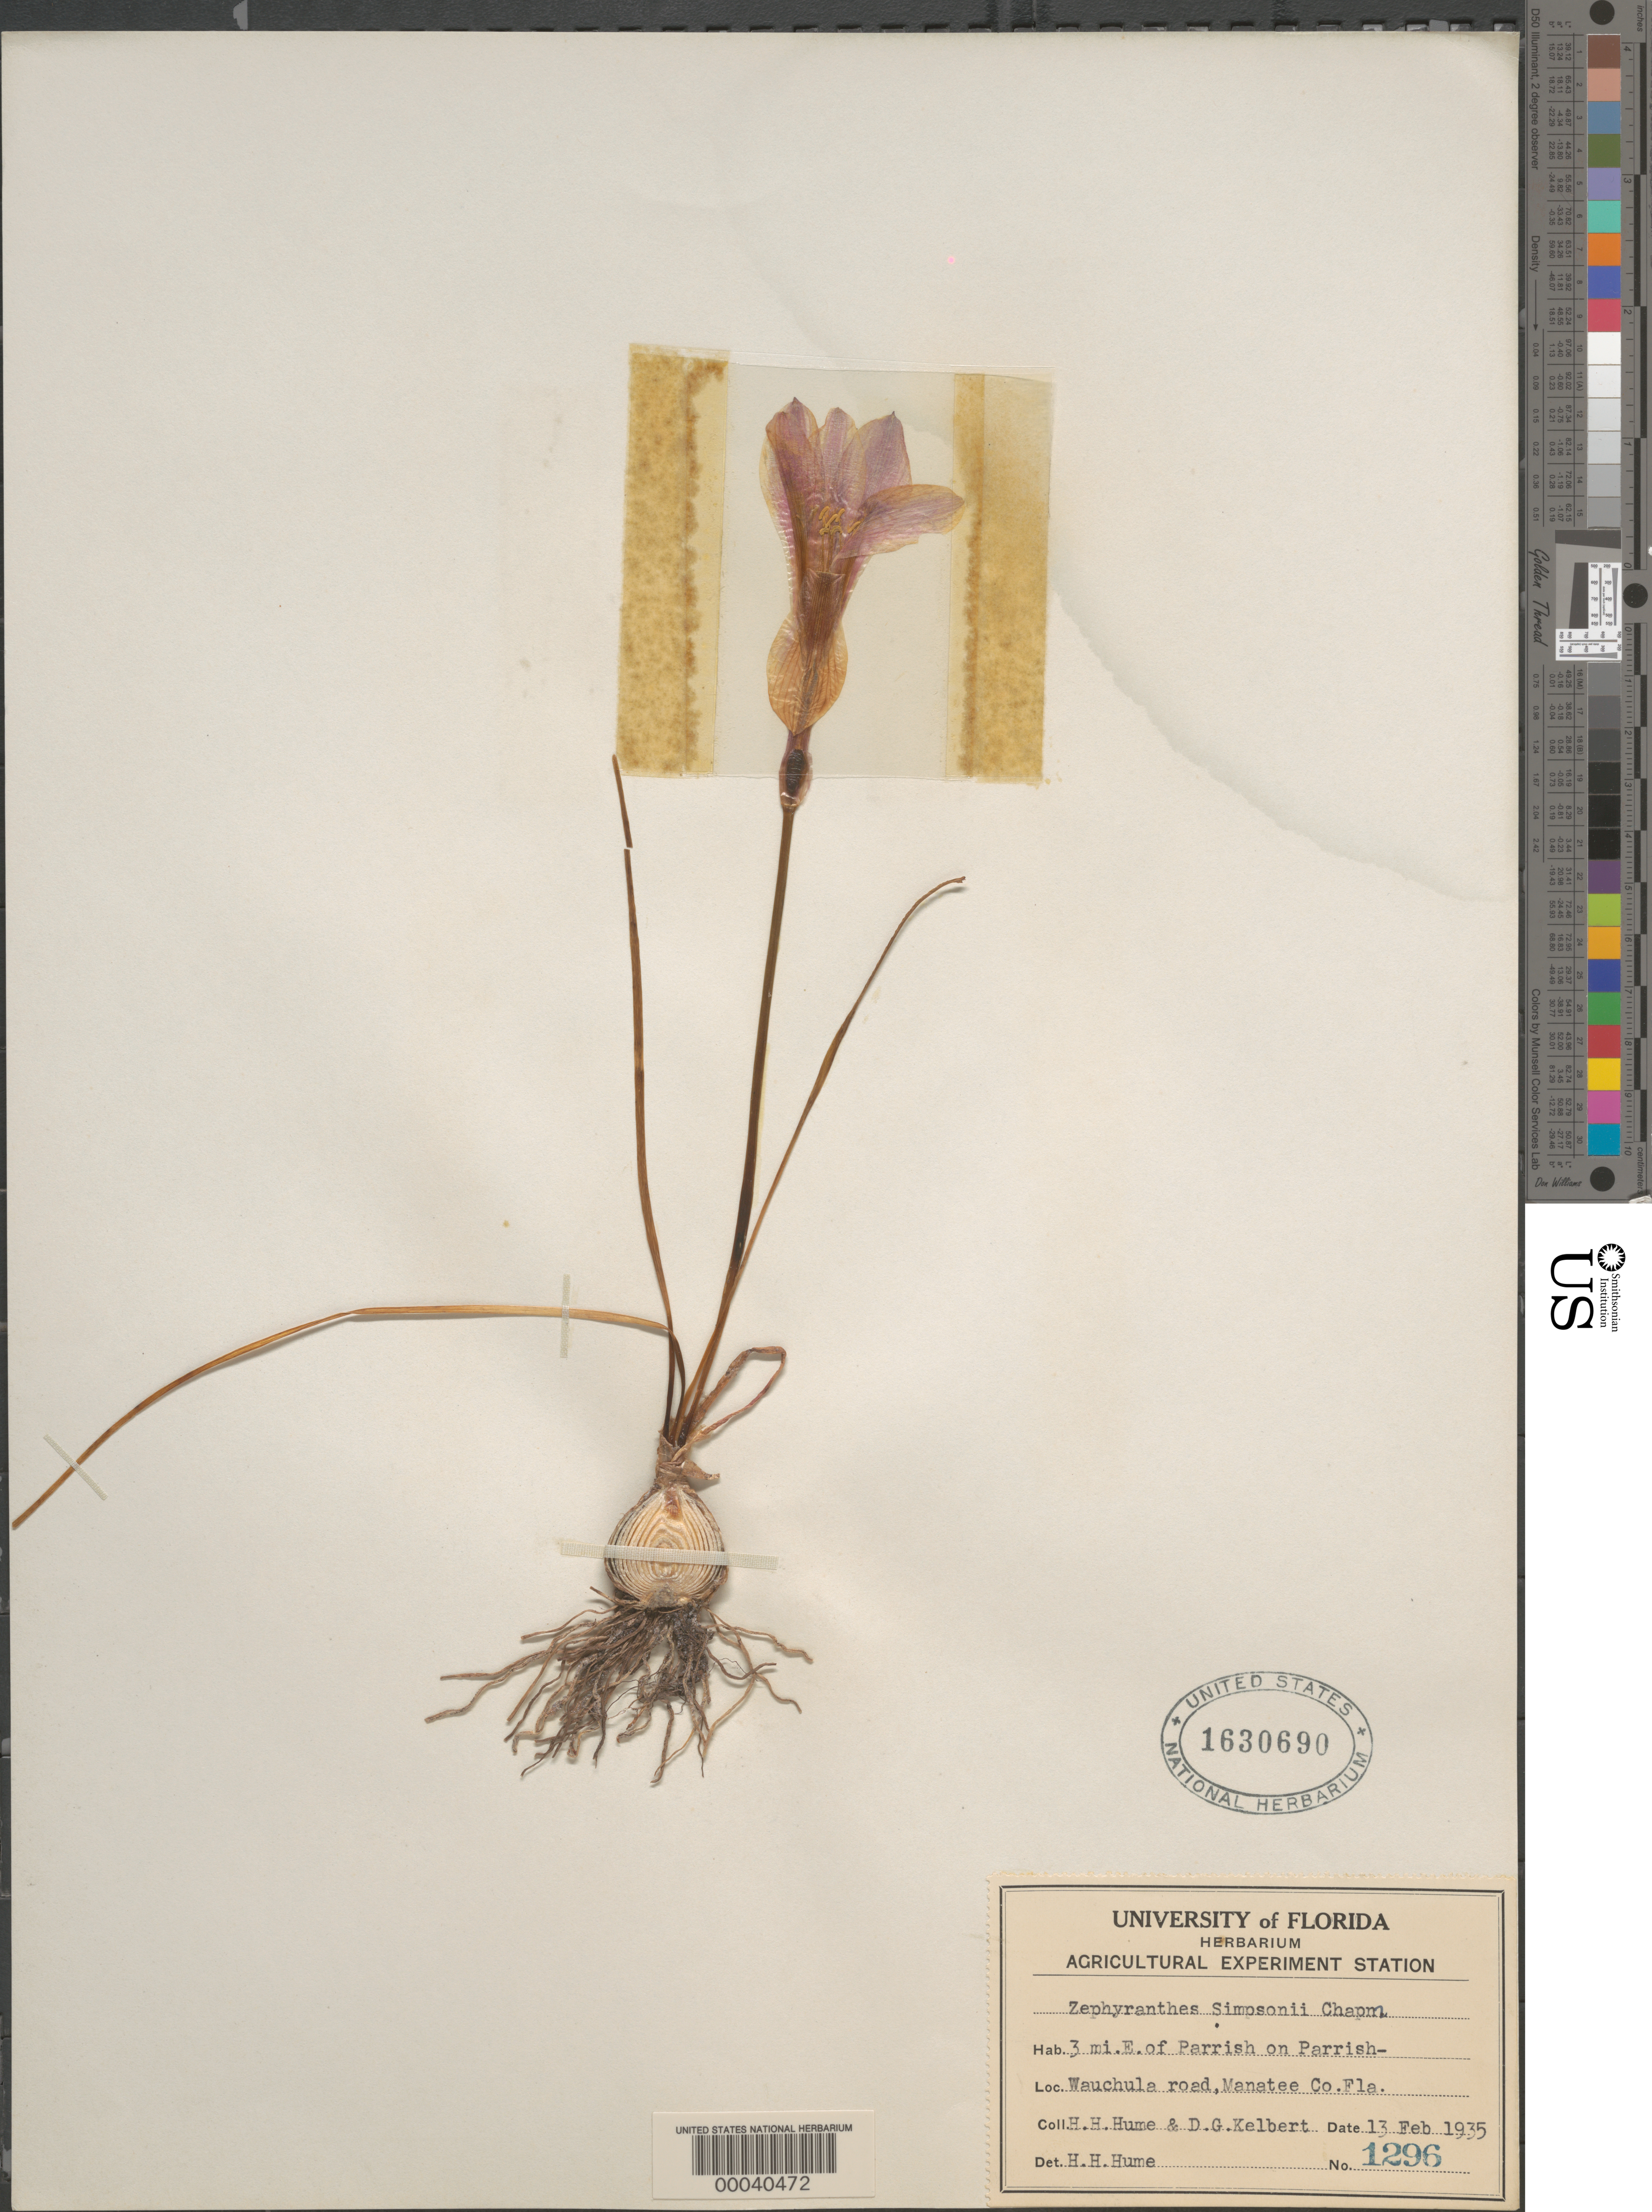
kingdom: Plantae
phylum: Tracheophyta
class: Liliopsida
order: Asparagales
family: Amaryllidaceae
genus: Zephyranthes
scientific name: Zephyranthes simpsonii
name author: Chapm.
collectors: H. Hume & D. Kelbert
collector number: Univ Of Fl Herb 1296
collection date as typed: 13 Feb 1935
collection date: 1935-02-13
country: United States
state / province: Florida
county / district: Manatee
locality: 3 mi. e of parrish on parrish-wauchula rd.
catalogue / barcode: US 1630690